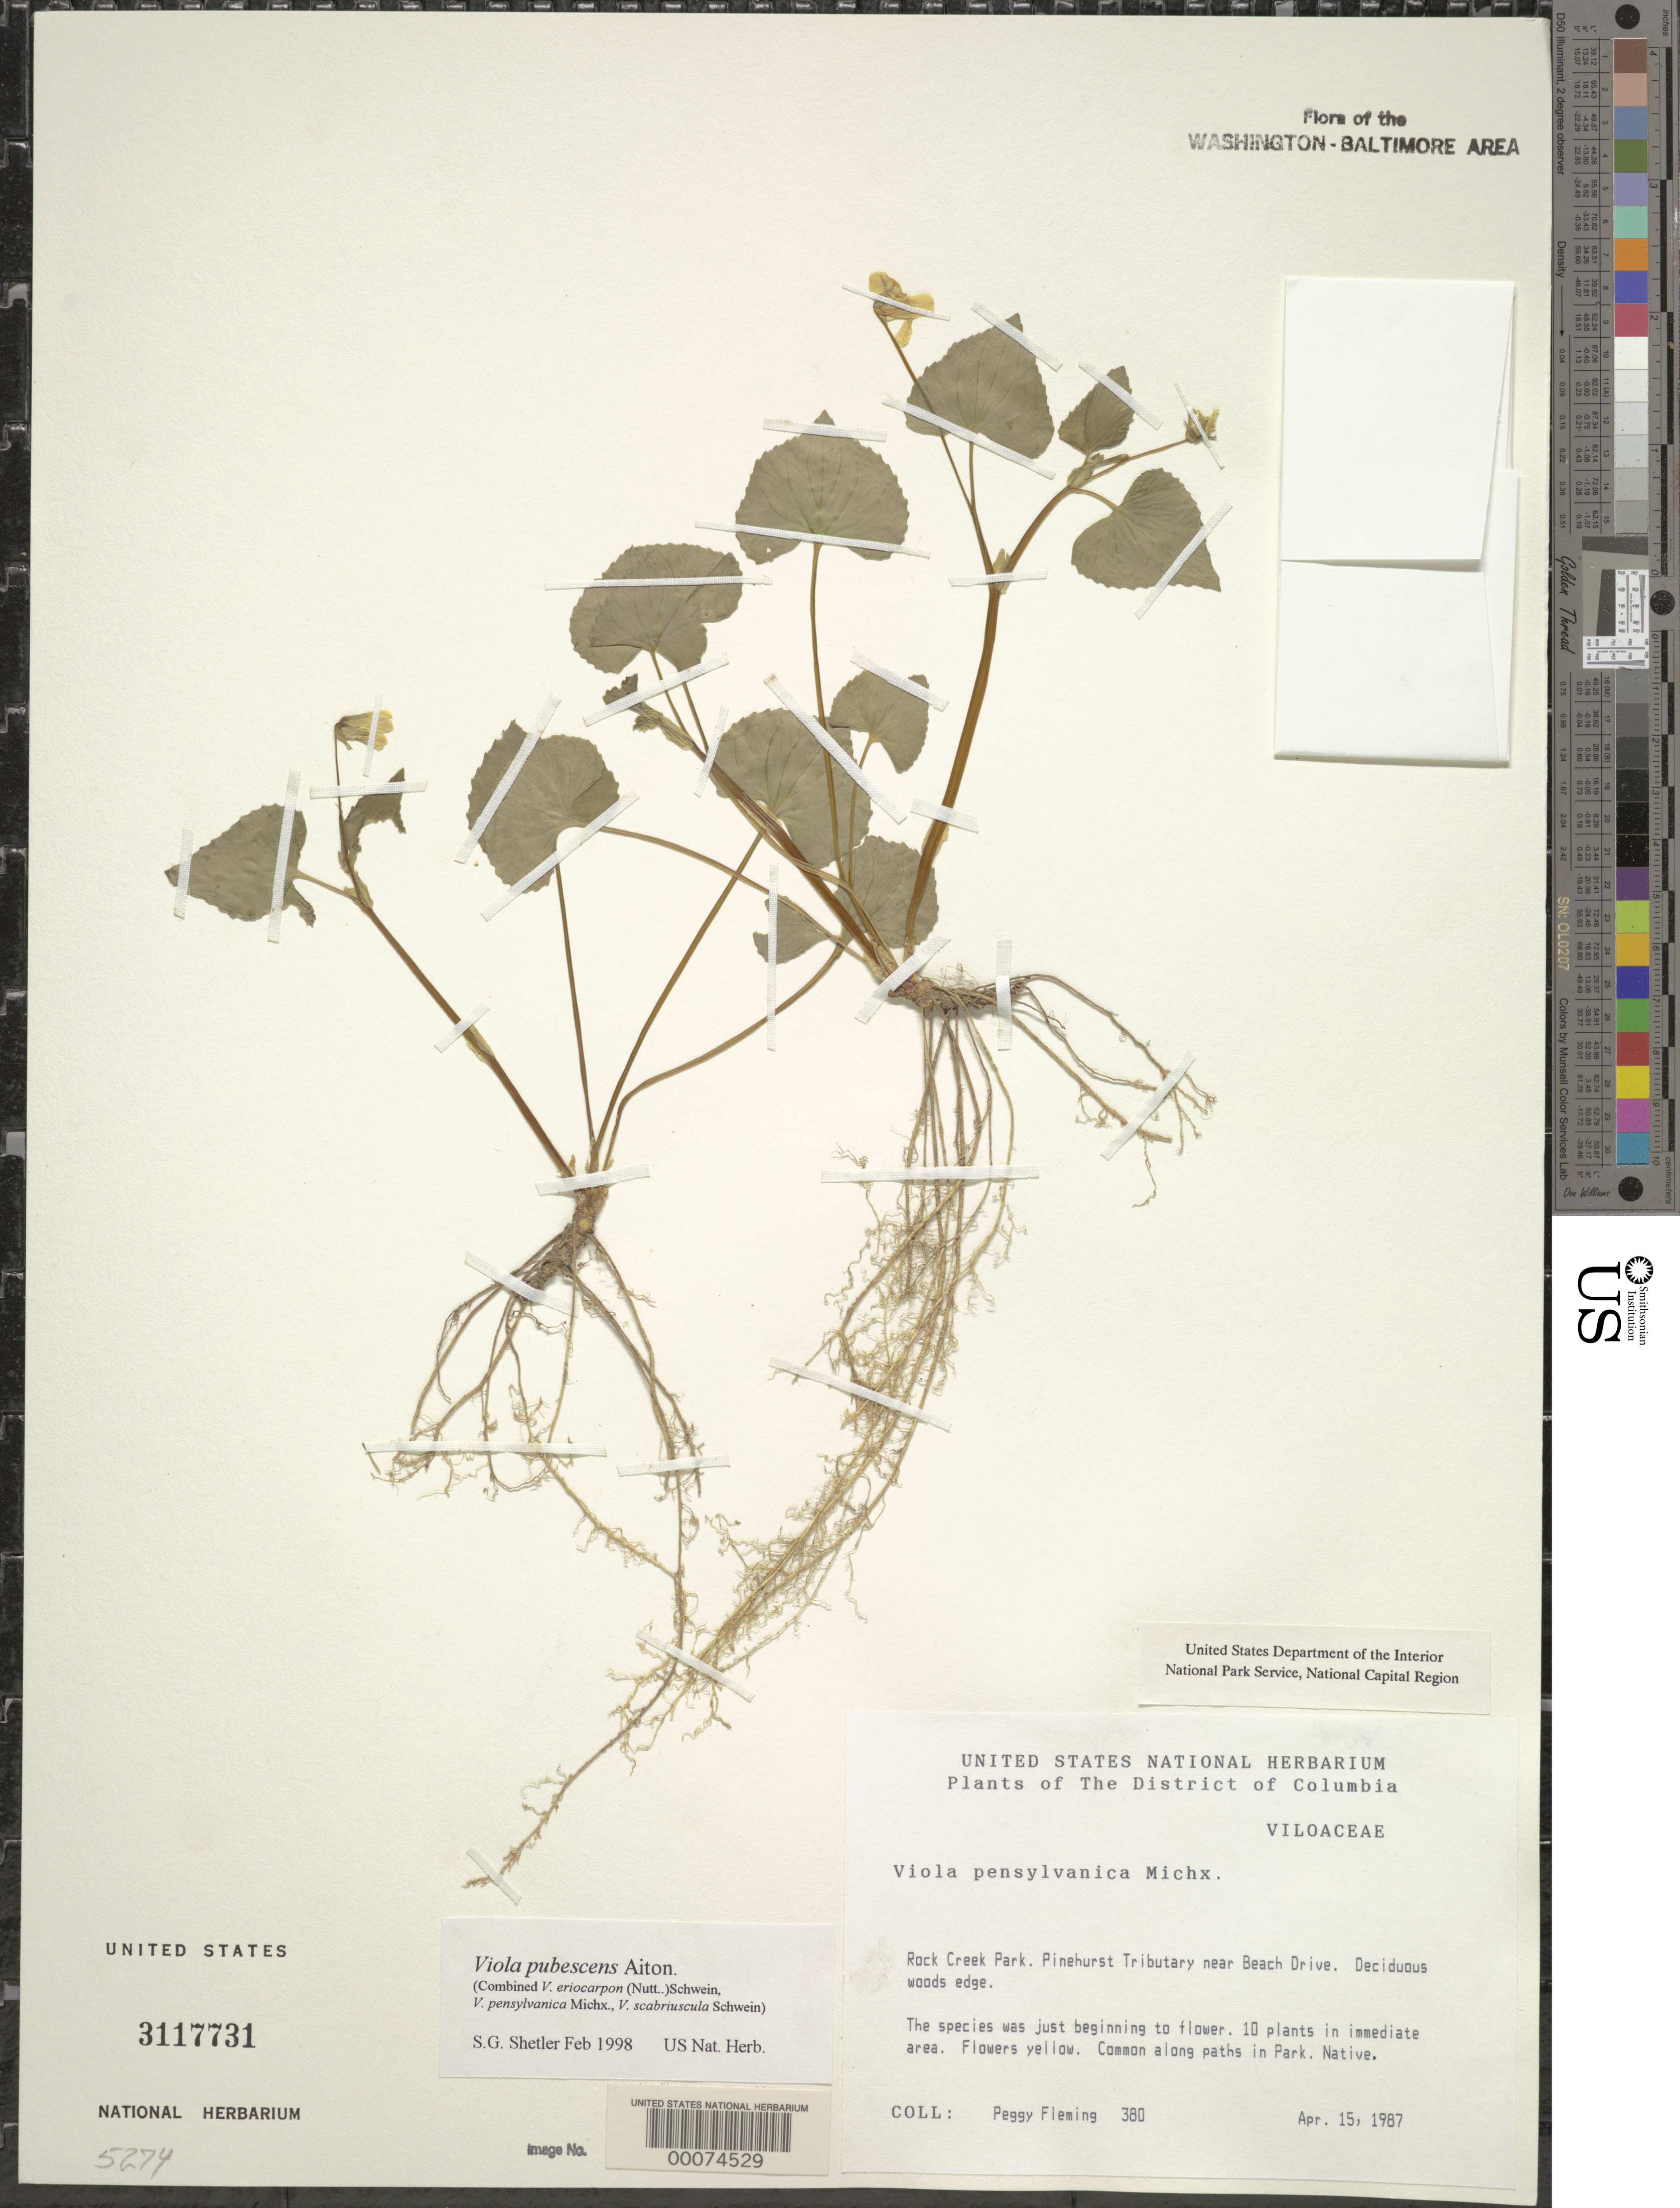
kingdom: Plantae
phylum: Tracheophyta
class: Magnoliopsida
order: Malpighiales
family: Violaceae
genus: Viola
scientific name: Viola pubescens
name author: Aiton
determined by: Shetler, Stanwyn G., (US), NMNH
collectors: P. Fleming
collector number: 380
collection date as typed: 15 Apr 1987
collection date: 1987-04-15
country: United States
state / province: District of Columbia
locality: Rock Creek Park. Pinehurst Tributary near Beach Drive. Rock Creek Park and vicinity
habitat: Deciduous woods edge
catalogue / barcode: US 3117731